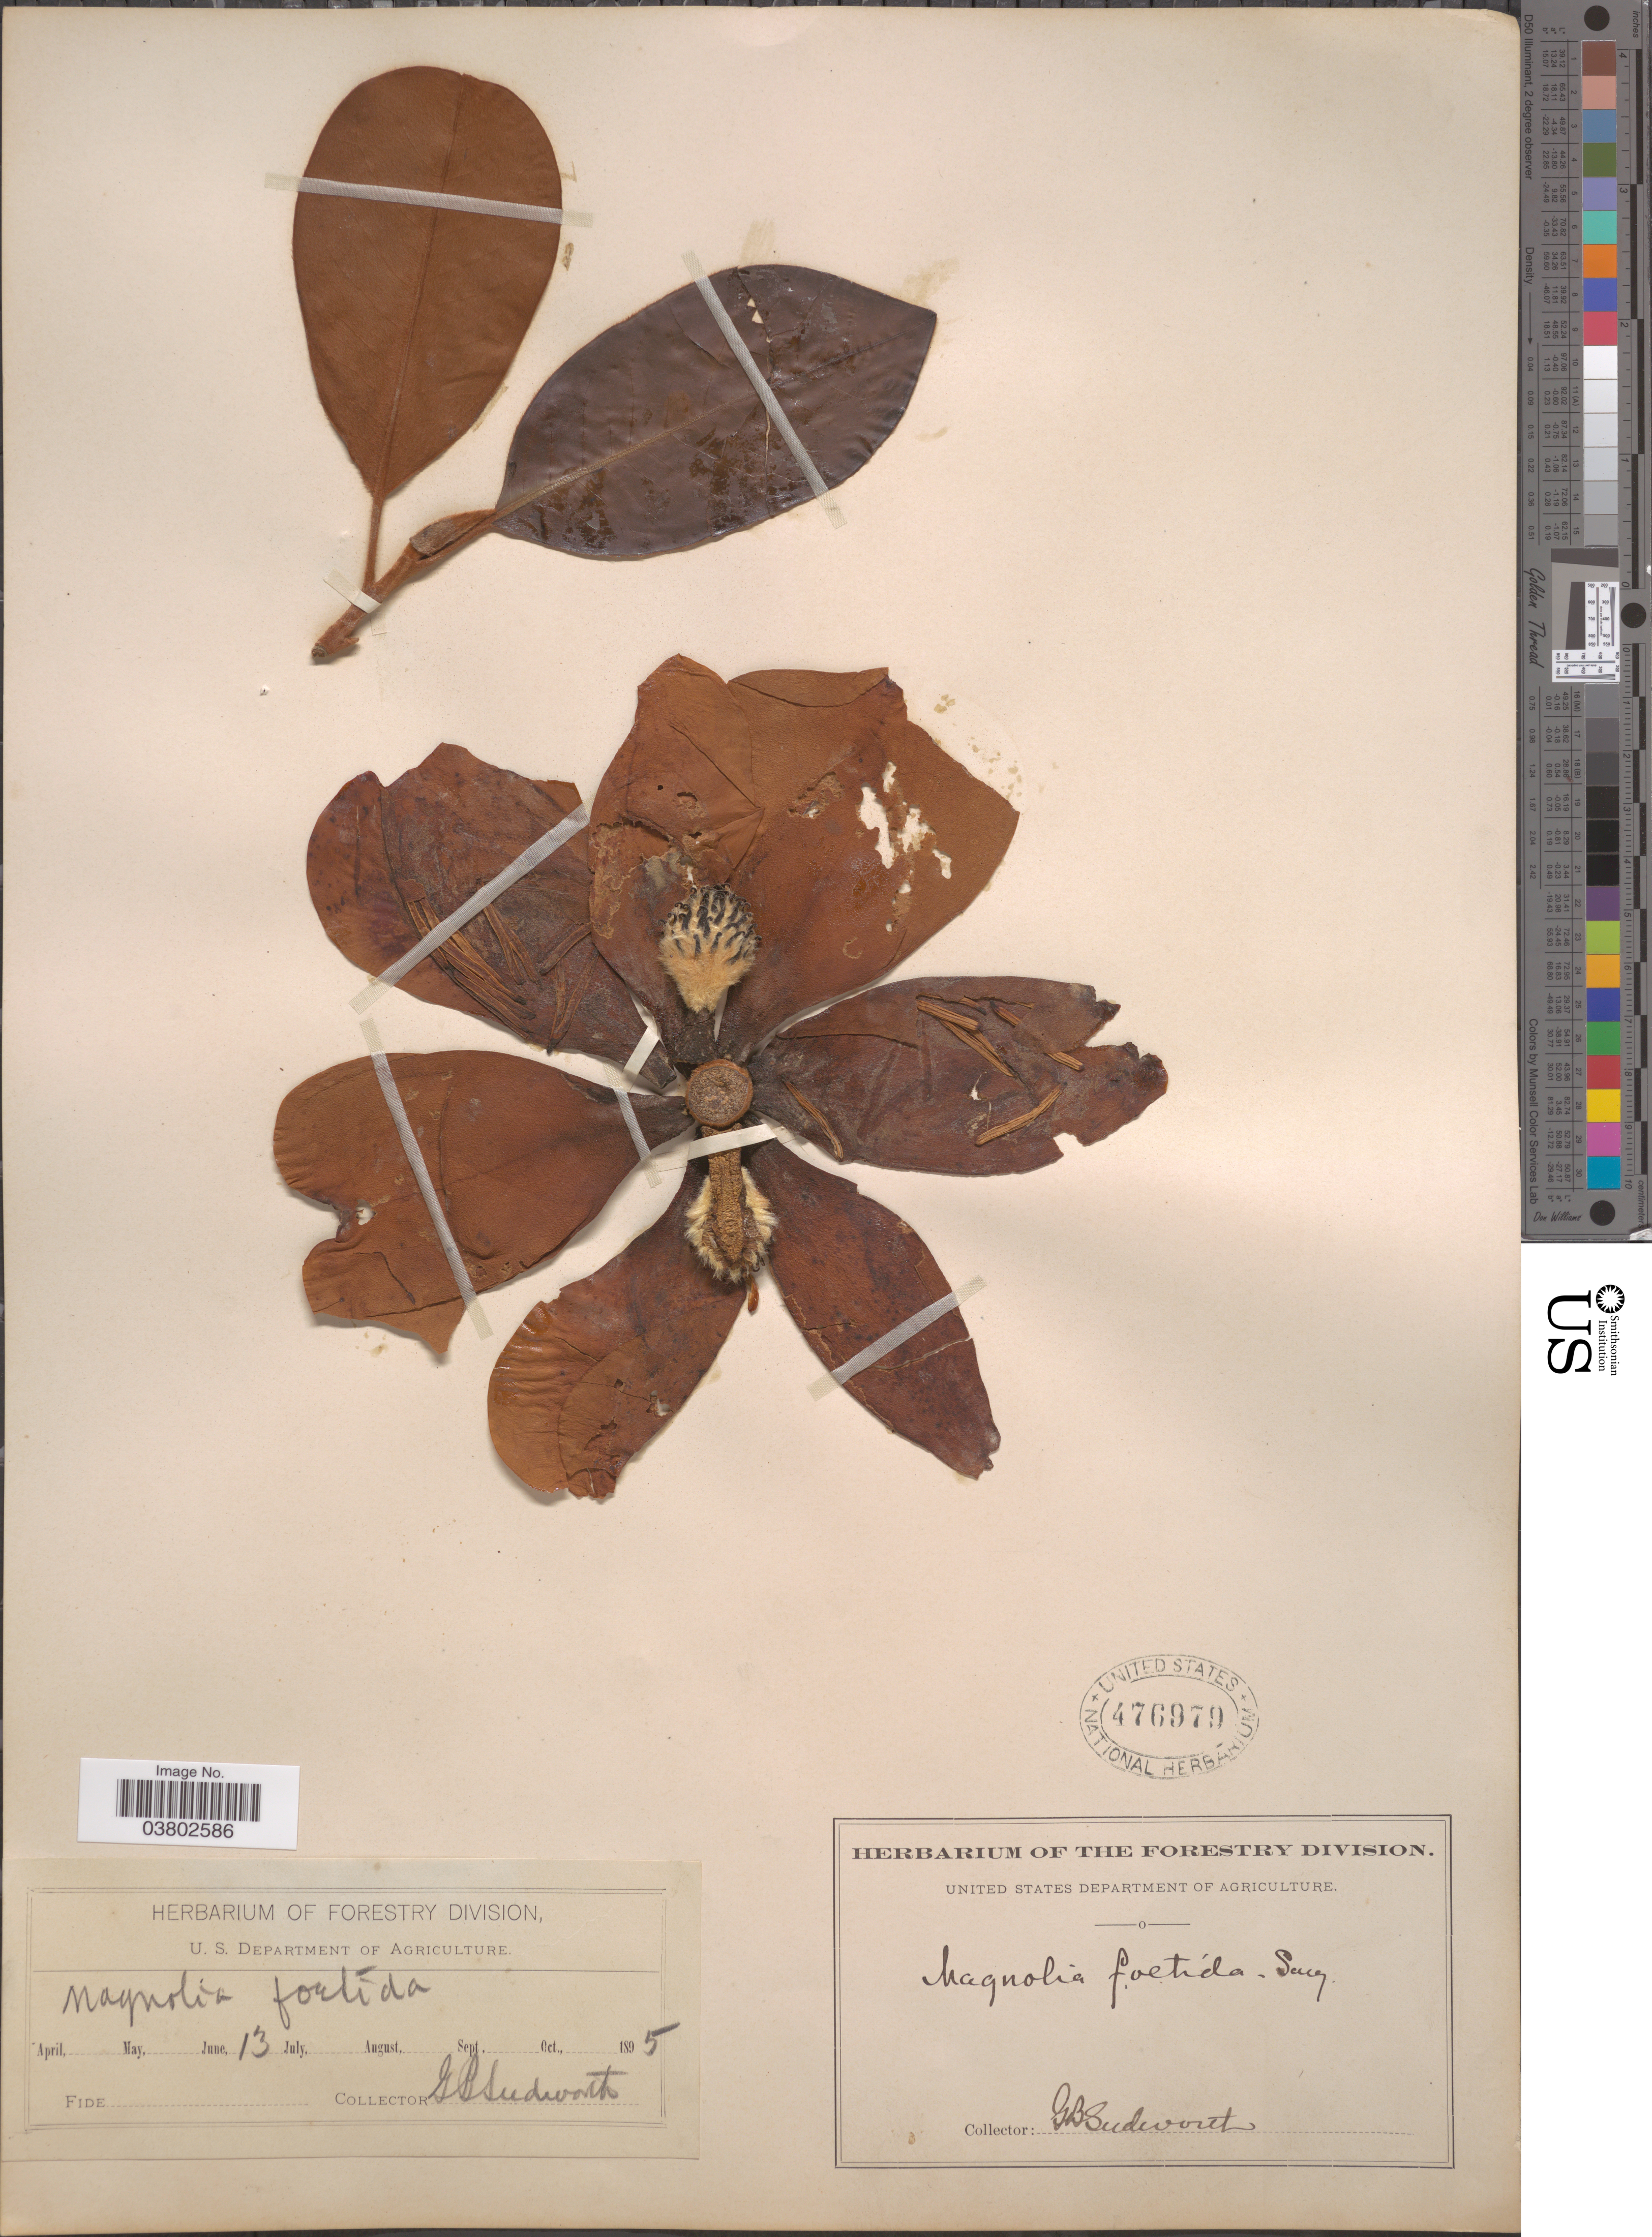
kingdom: Plantae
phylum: Tracheophyta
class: Magnoliopsida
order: Magnoliales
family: Magnoliaceae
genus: Magnolia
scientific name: Magnolia grandiflora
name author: L.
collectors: G. B. Sudworth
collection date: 1895-06-13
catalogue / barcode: US 476979